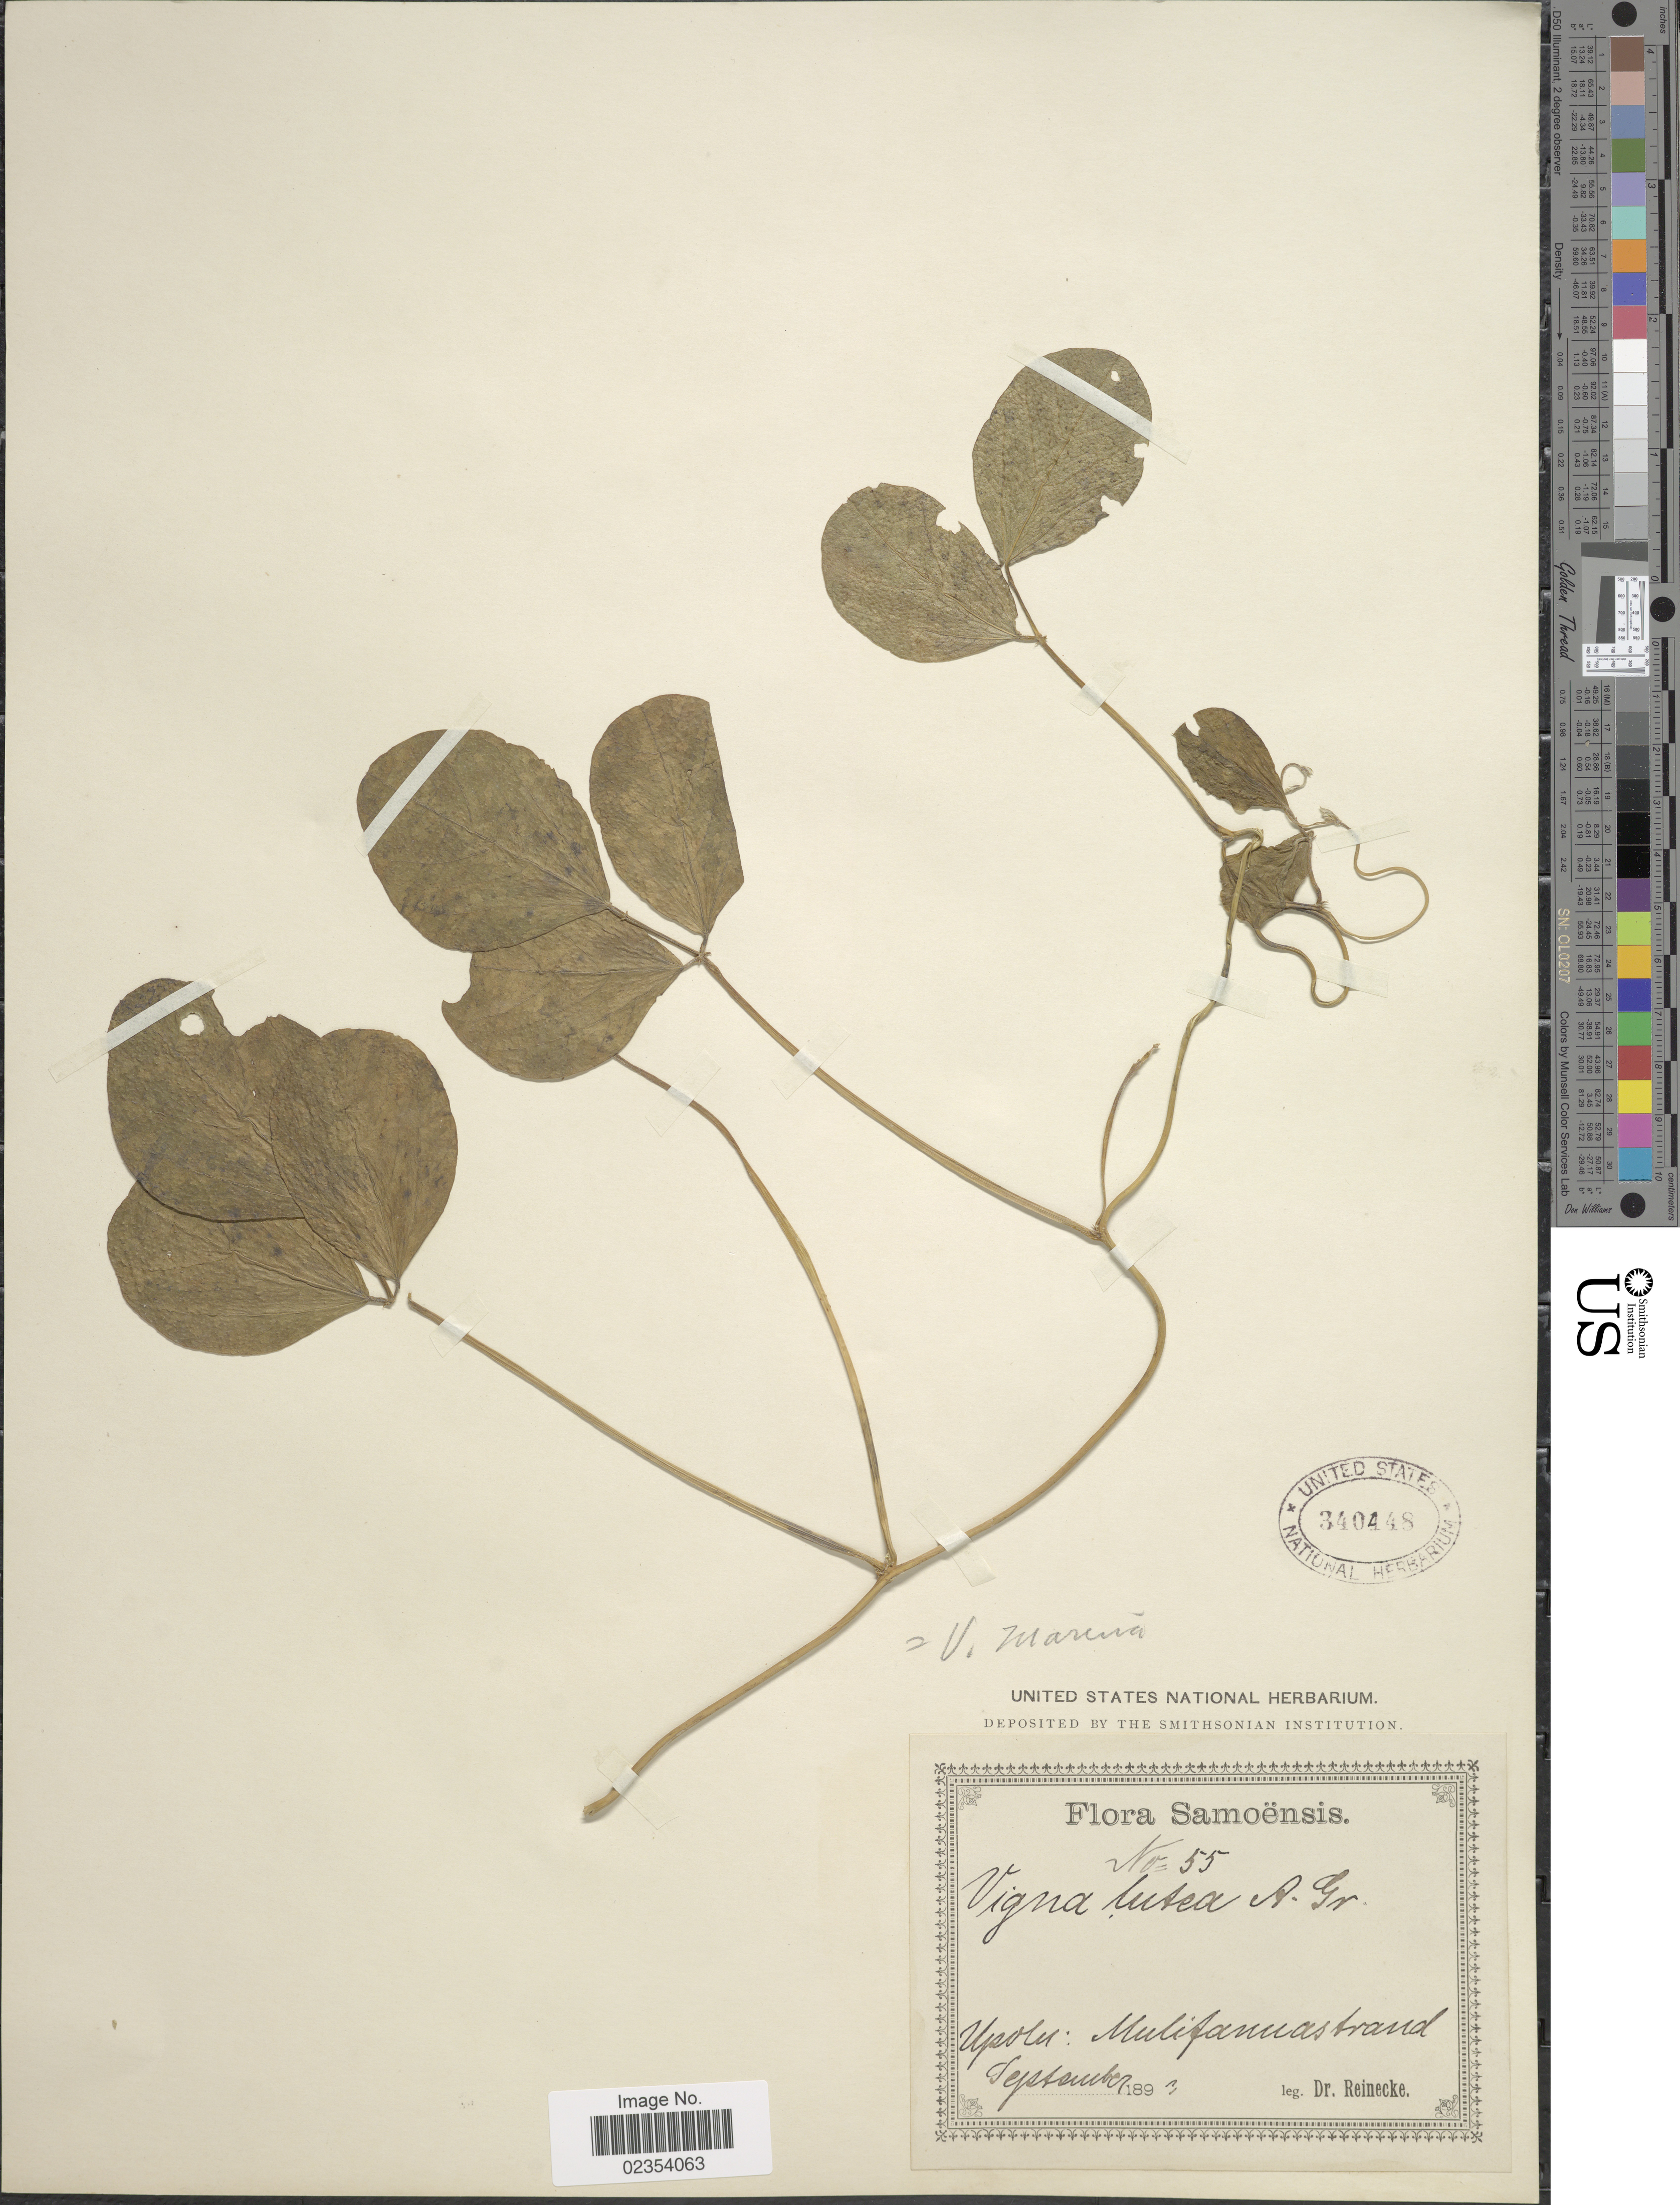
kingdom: Plantae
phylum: Tracheophyta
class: Magnoliopsida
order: Fabales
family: Fabaceae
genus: Vigna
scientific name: Vigna marina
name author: (Burm.) Merr.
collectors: -- Reinecke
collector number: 55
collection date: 1893-09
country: Samoa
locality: Samoënsis. Upolu: Mulifannastrand [interpreted]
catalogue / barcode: US 340448